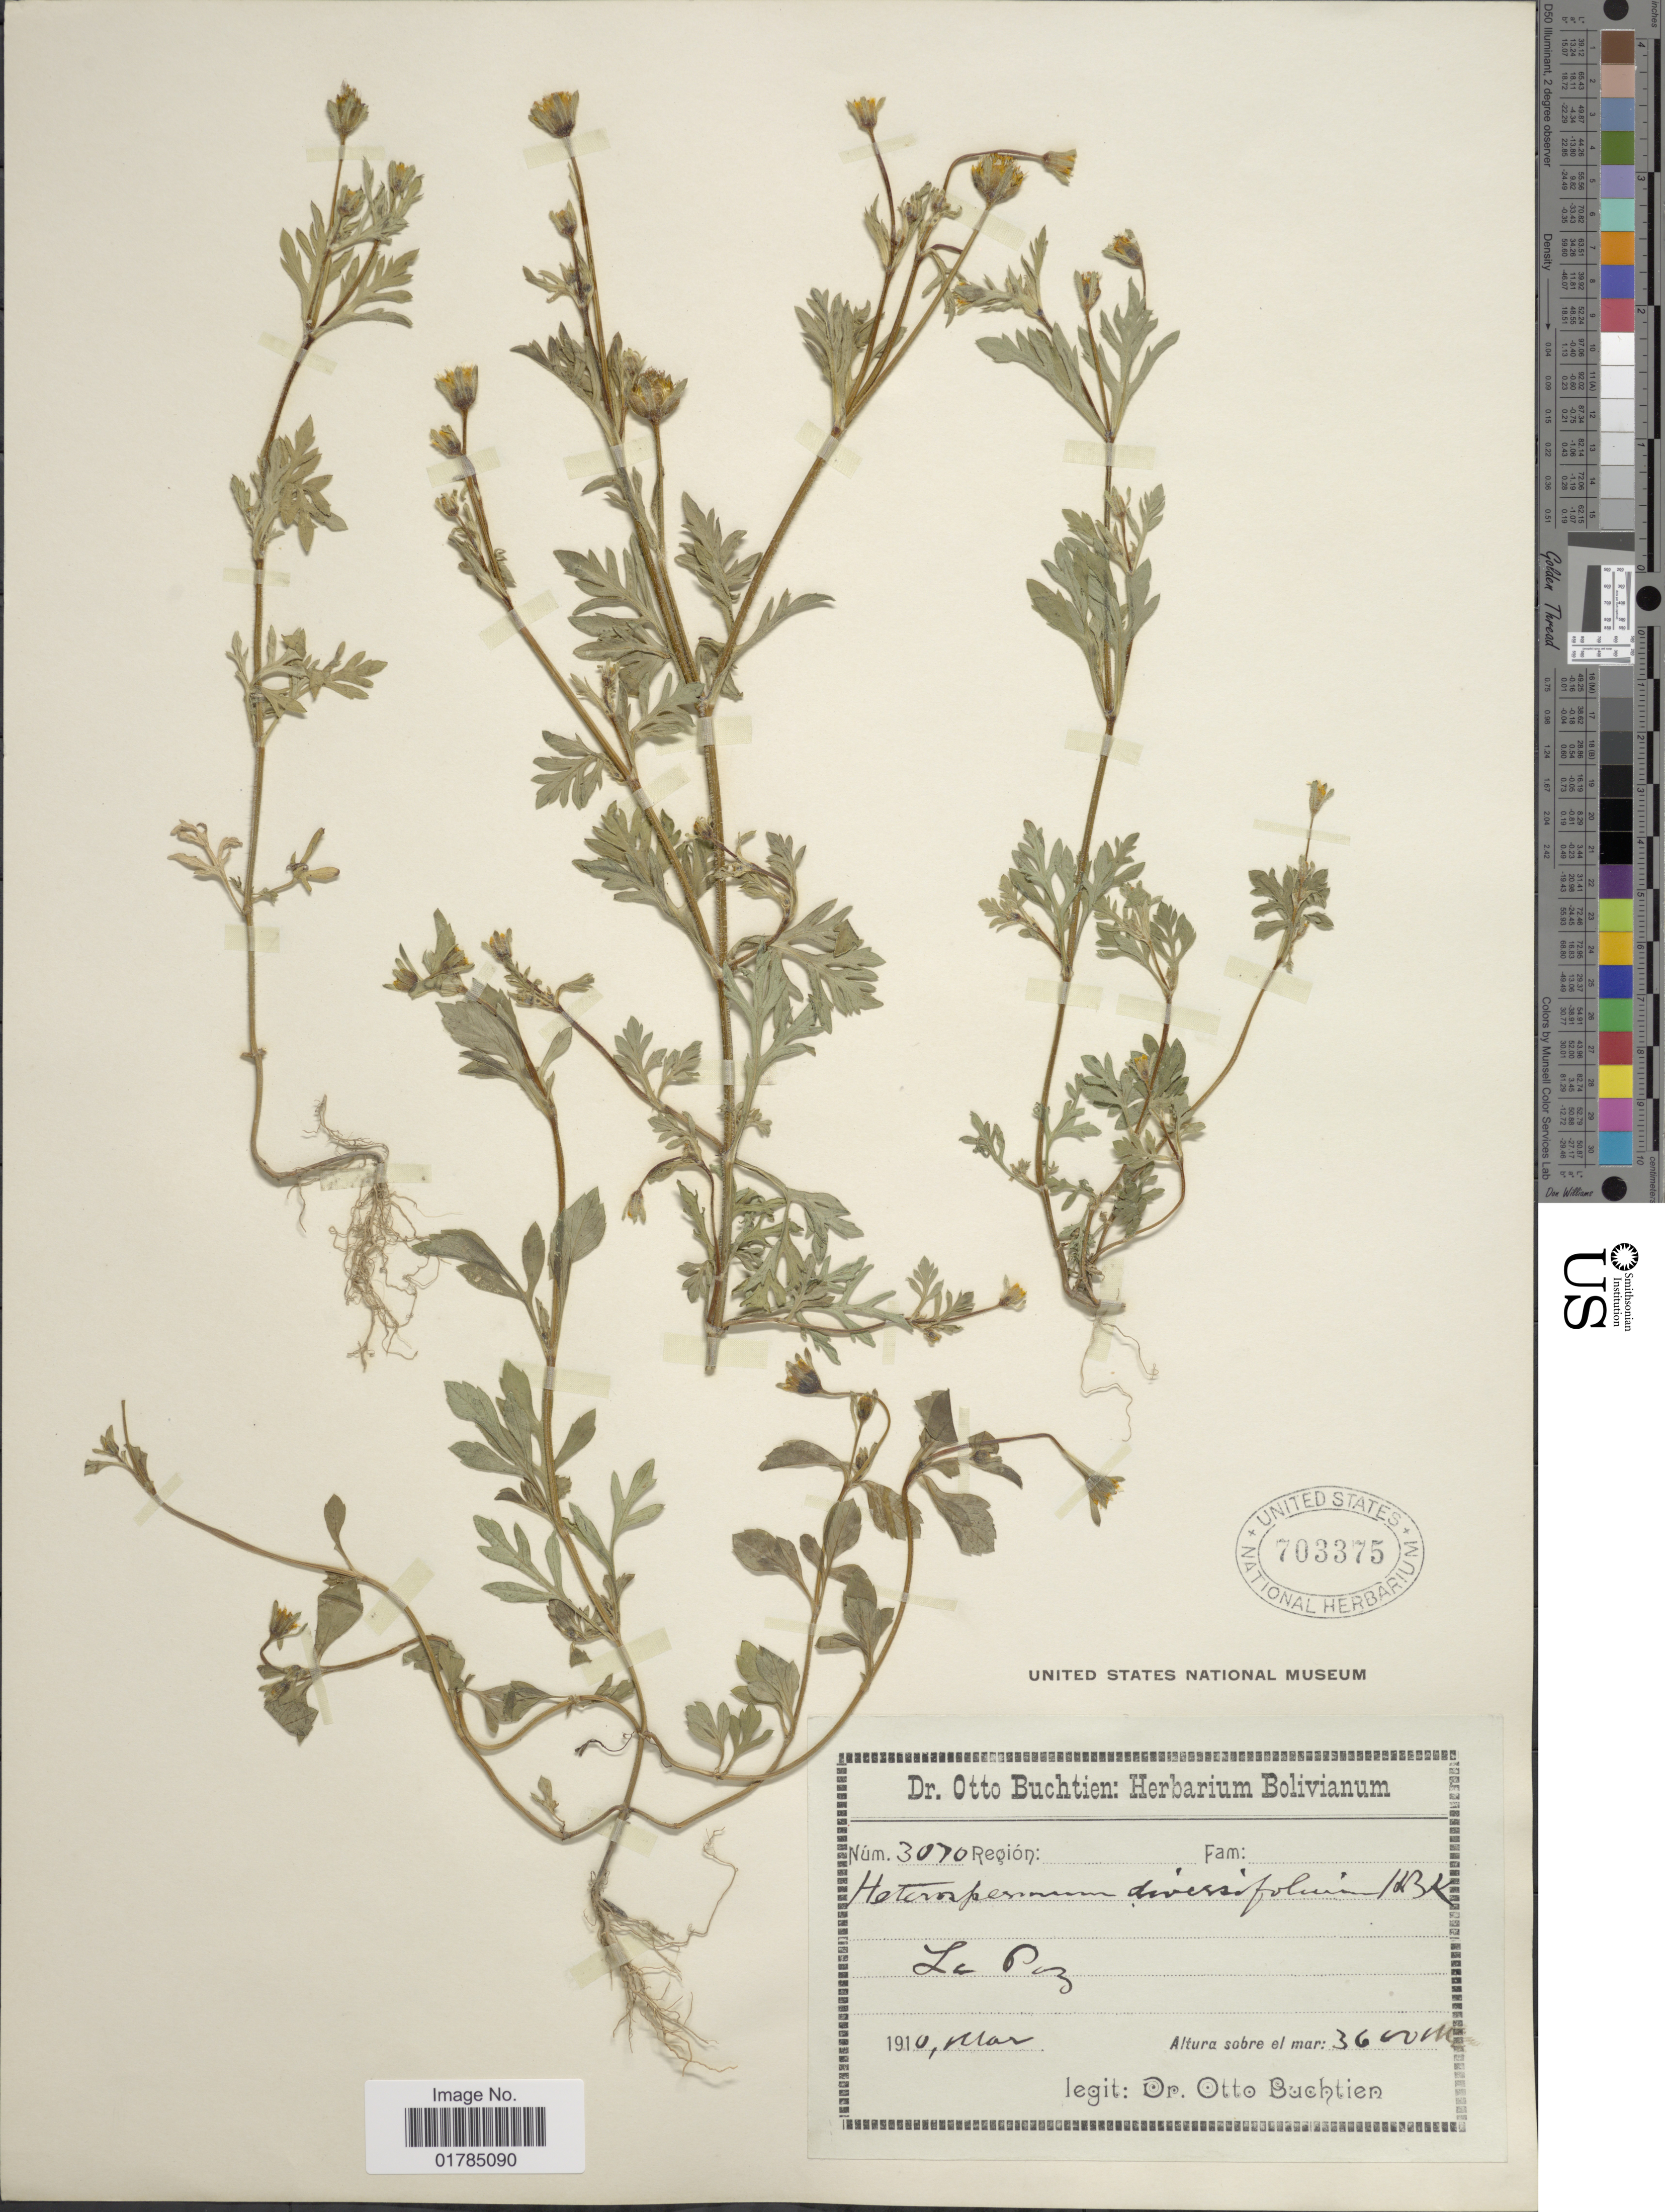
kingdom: Plantae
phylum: Tracheophyta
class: Magnoliopsida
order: Asterales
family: Asteraceae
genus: Heterosperma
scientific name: Heterosperma diversifolium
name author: Kunth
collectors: O. Buchtien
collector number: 3070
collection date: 1910-03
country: Bolivia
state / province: La Paz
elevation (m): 3600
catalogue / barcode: US 703375